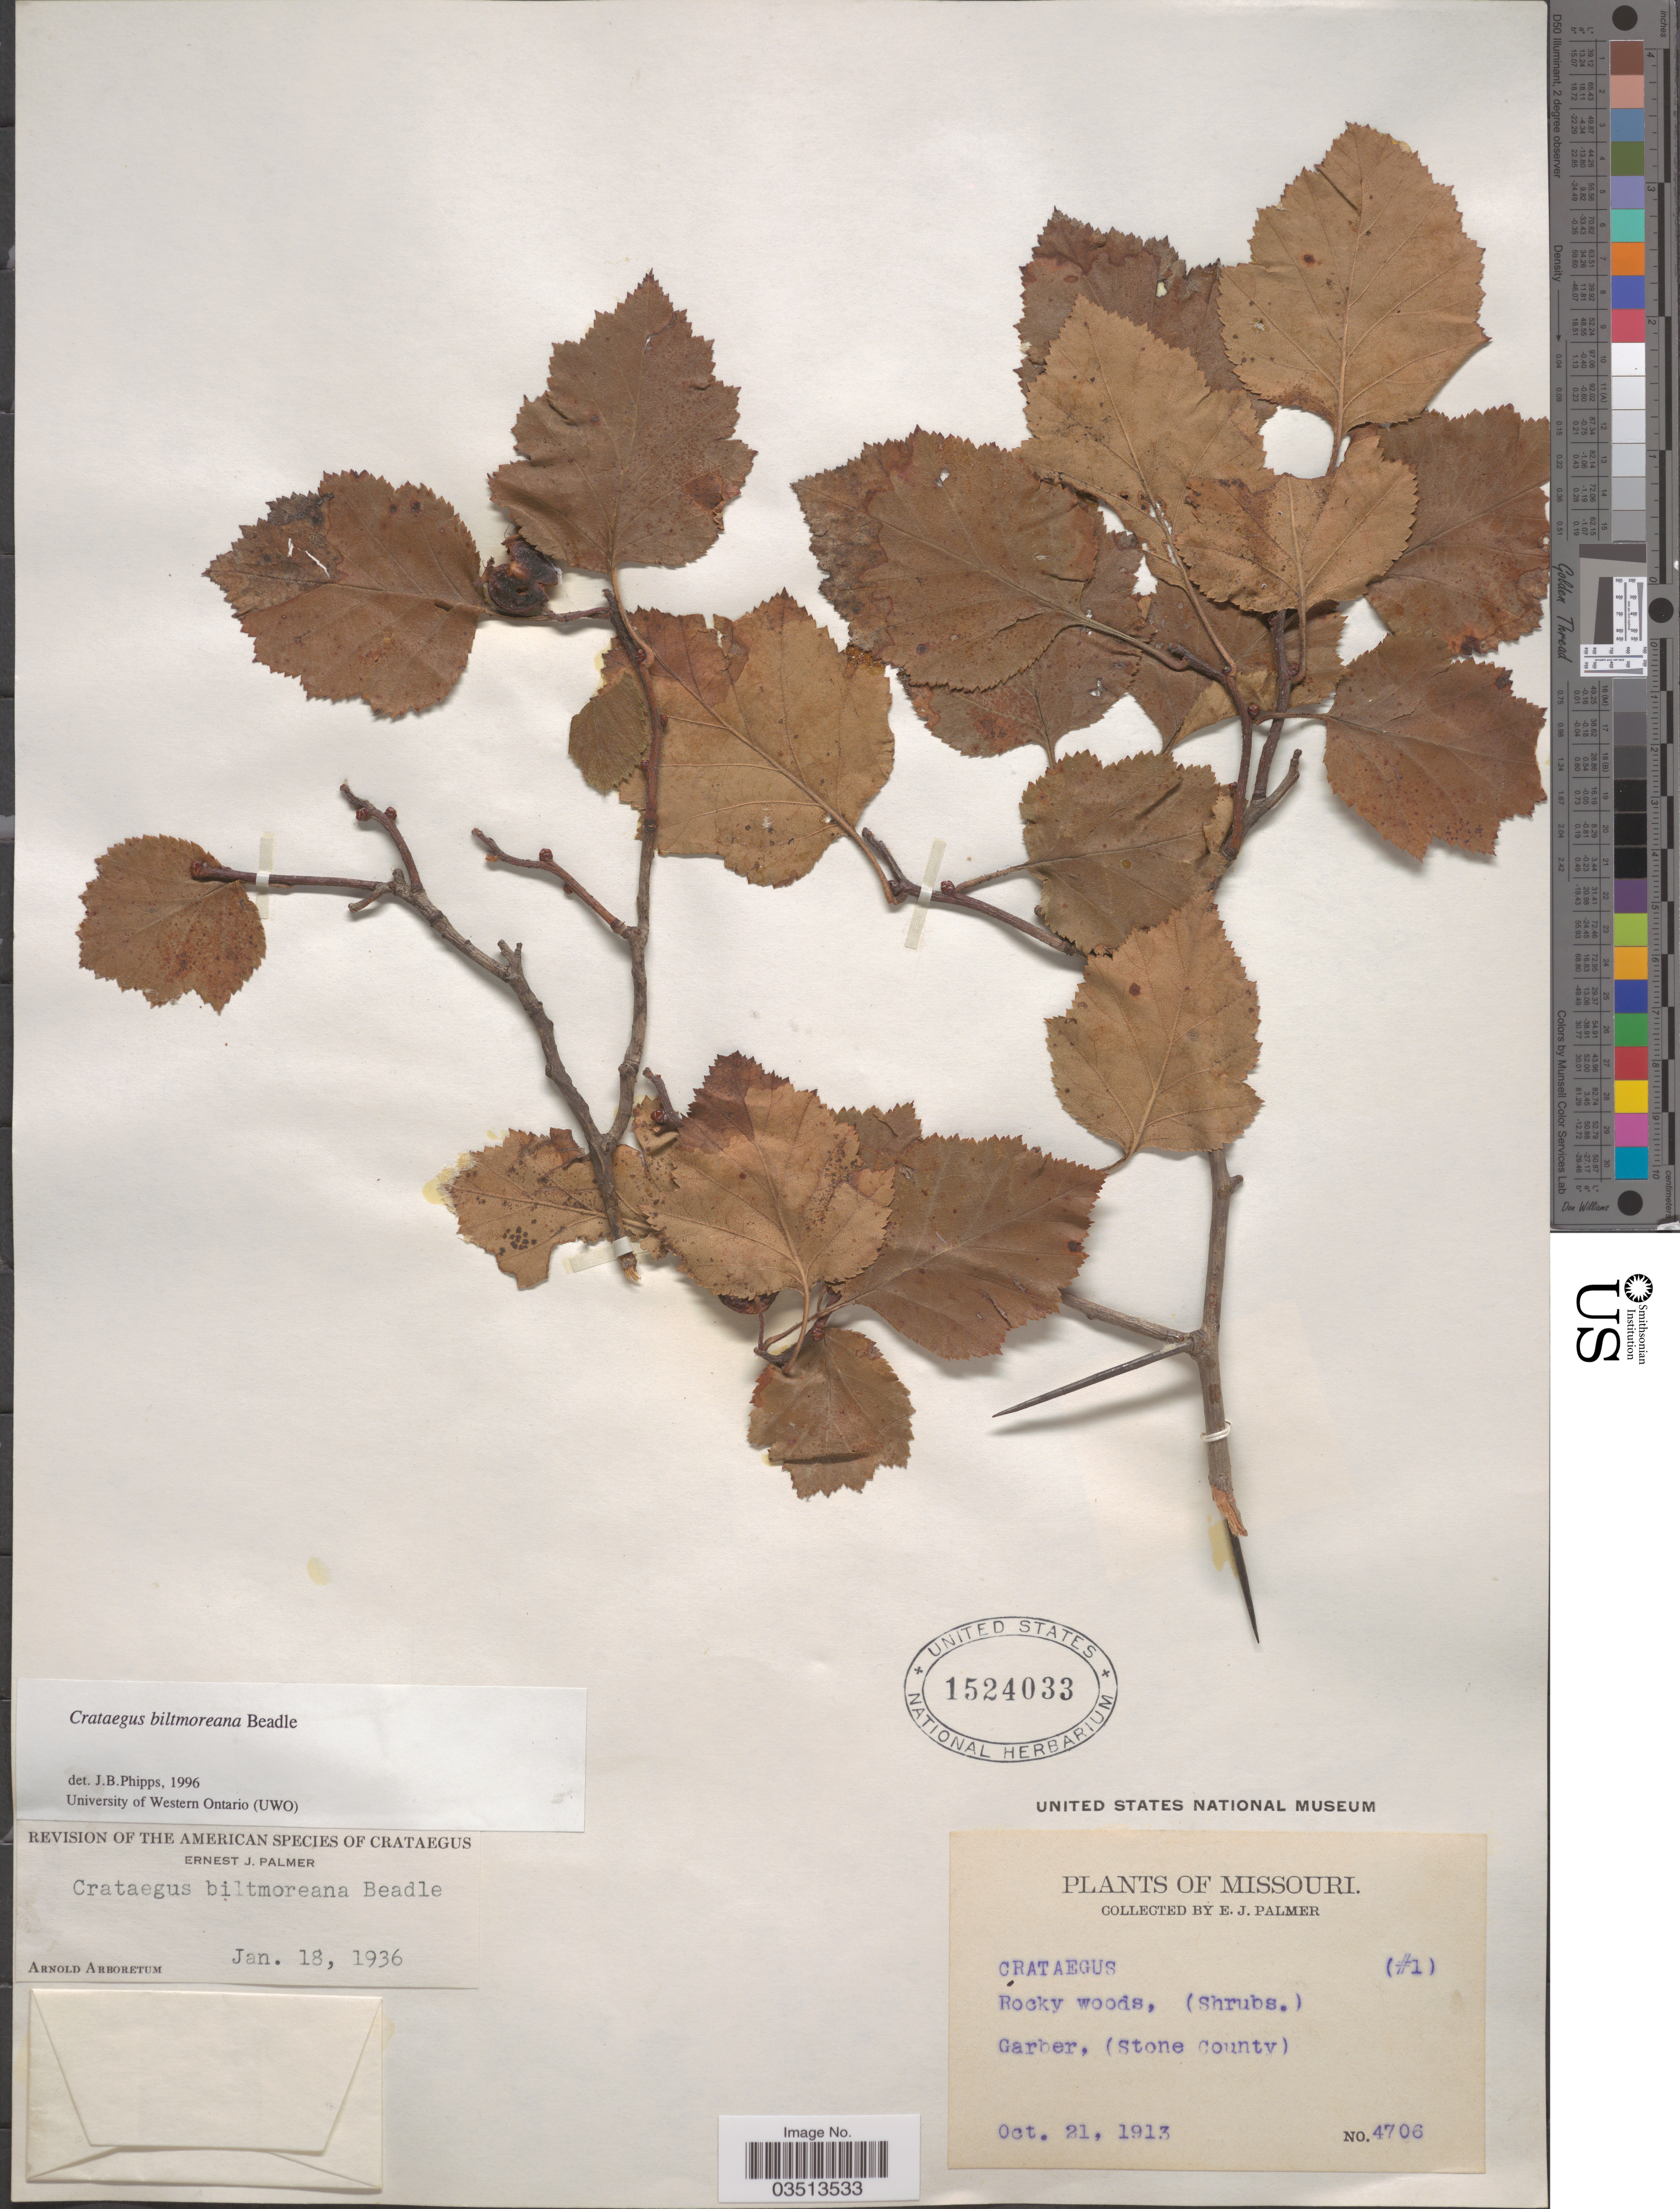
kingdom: Plantae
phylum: Tracheophyta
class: Magnoliopsida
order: Rosales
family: Rosaceae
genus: Crataegus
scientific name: Crataegus biltmoreana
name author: Beadle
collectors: E. J. Palmer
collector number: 4706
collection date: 1913-10-21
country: United States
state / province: Missouri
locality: Garber, (Stone County).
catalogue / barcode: US 1524033